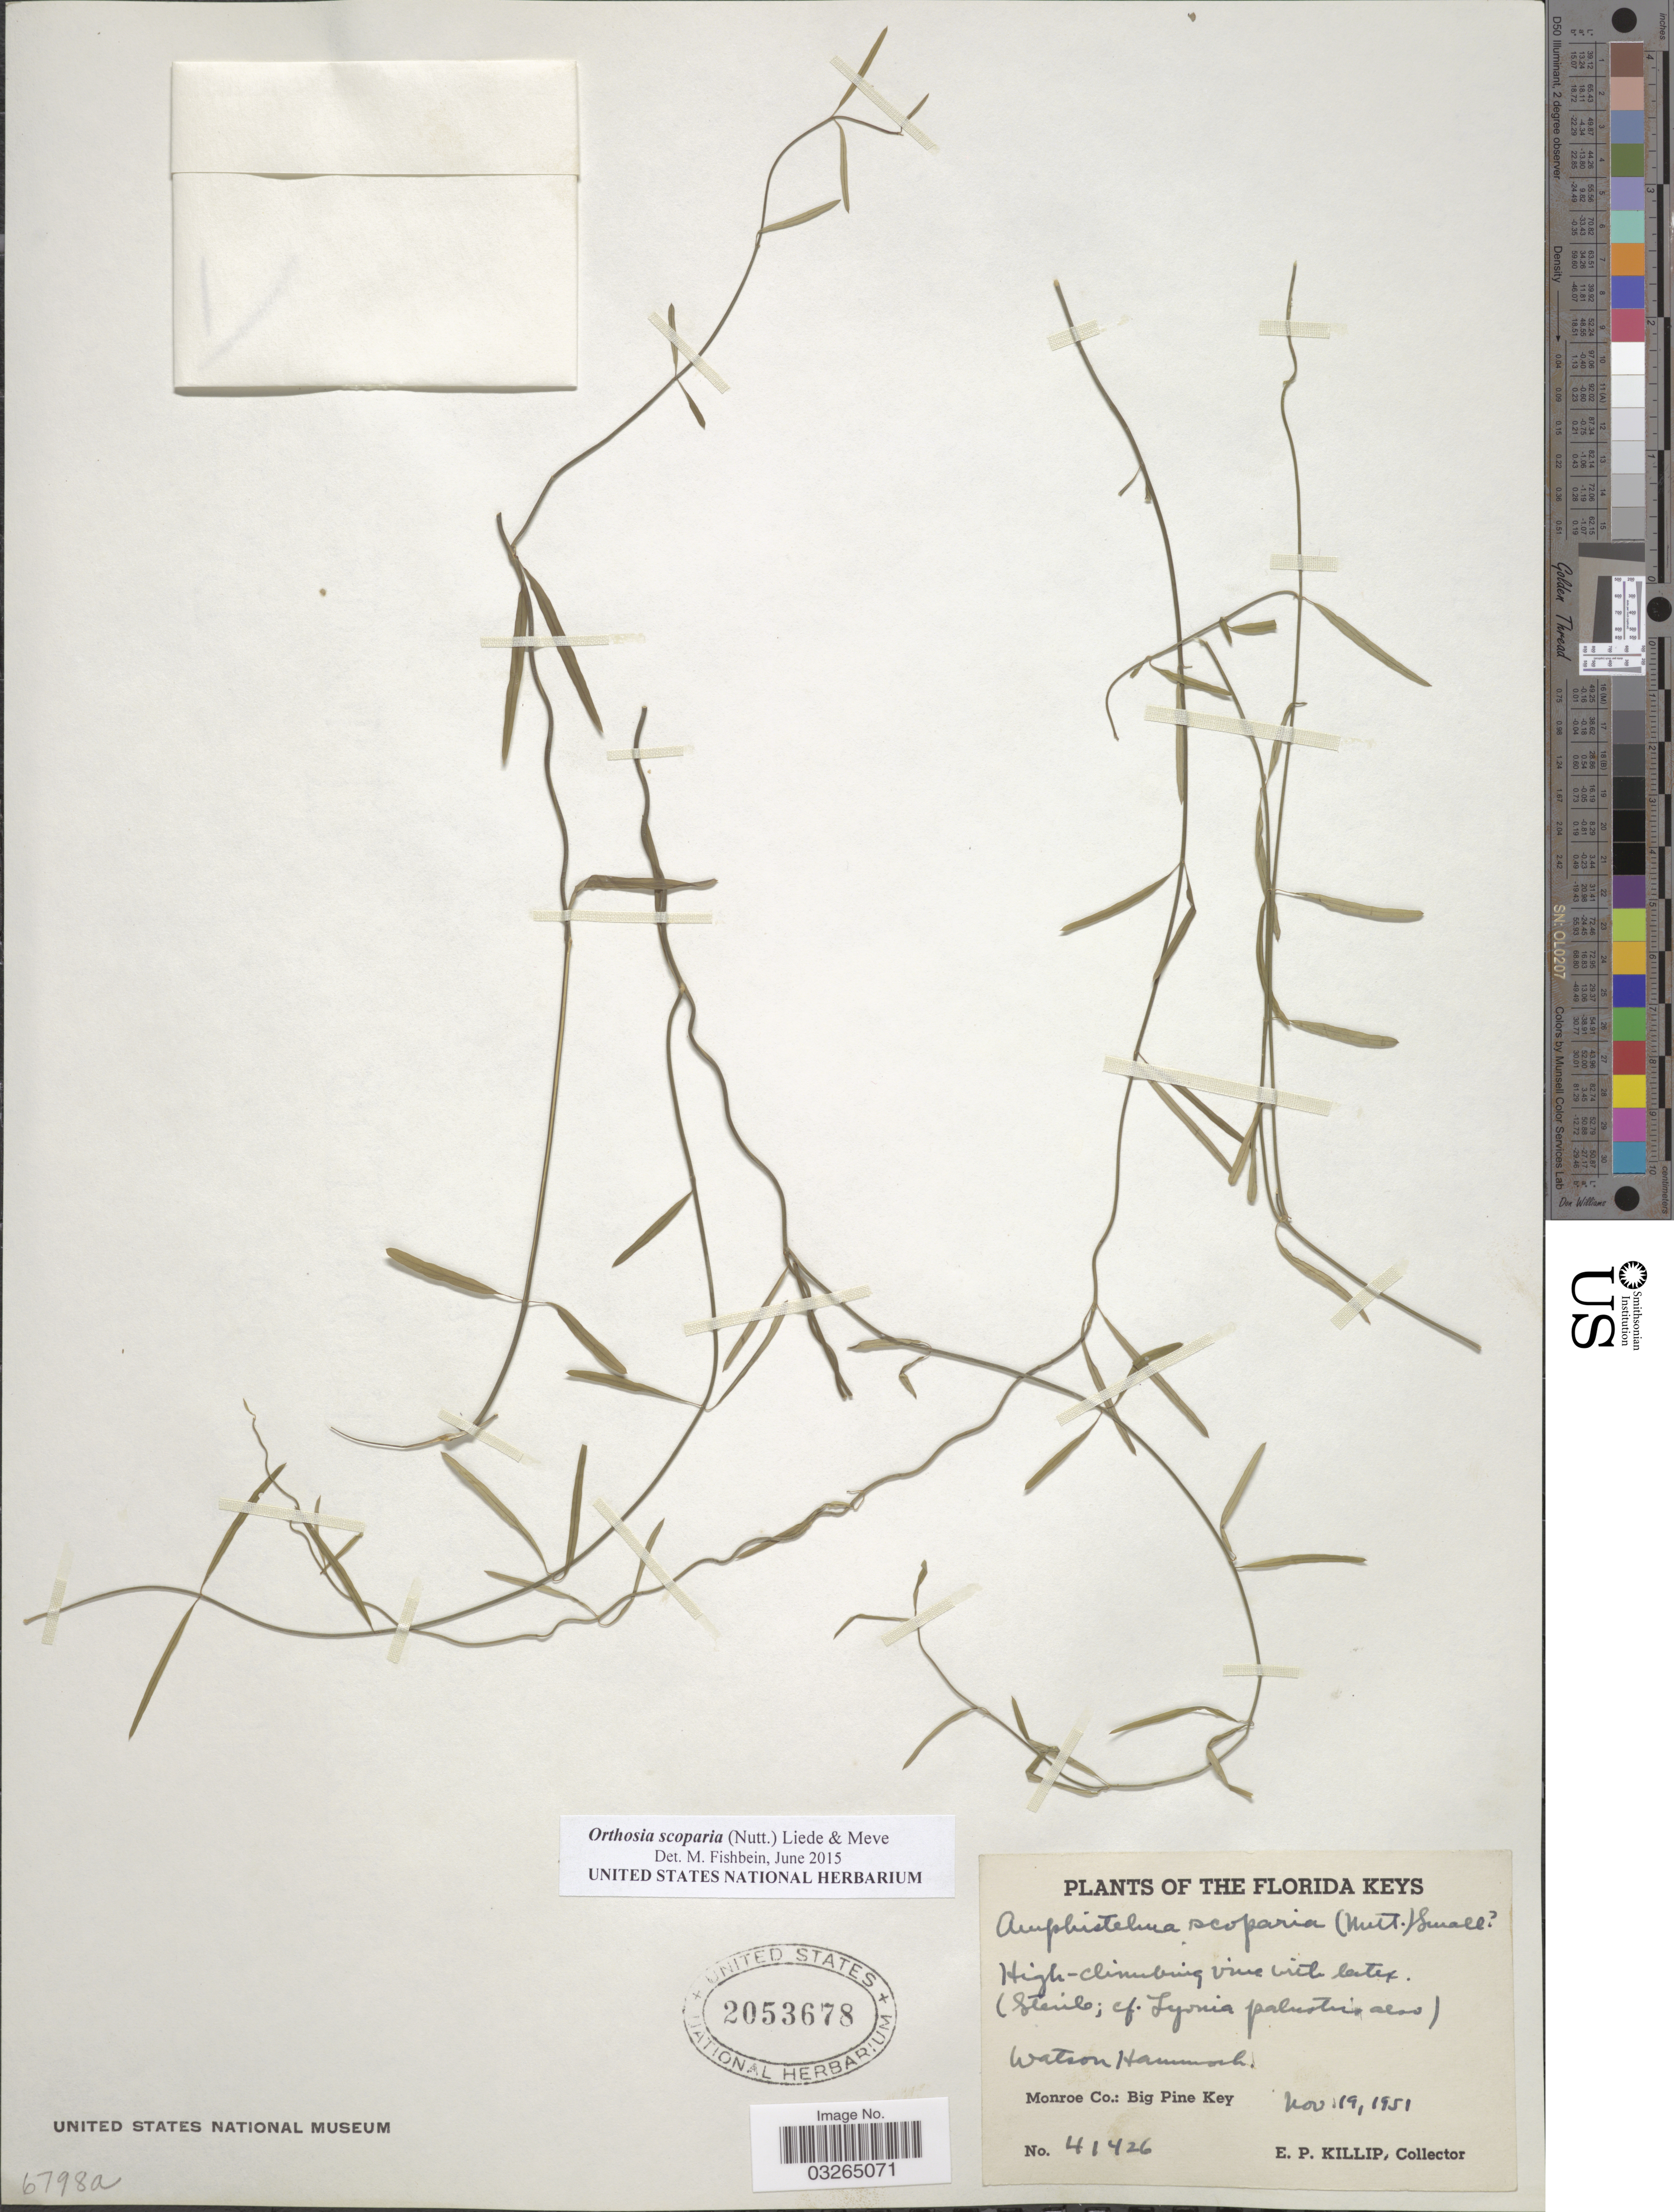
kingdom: Plantae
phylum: Tracheophyta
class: Magnoliopsida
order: Gentianales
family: Apocynaceae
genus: Orthosia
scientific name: Orthosia scoparia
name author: (Nutt.) Liede & Meve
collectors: E. P. Killip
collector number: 41426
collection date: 1951-11-19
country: United States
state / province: Florida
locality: The Florida Keys. Watson Hammock. Monroe Co.: Big Pine Key.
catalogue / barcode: US 2053678